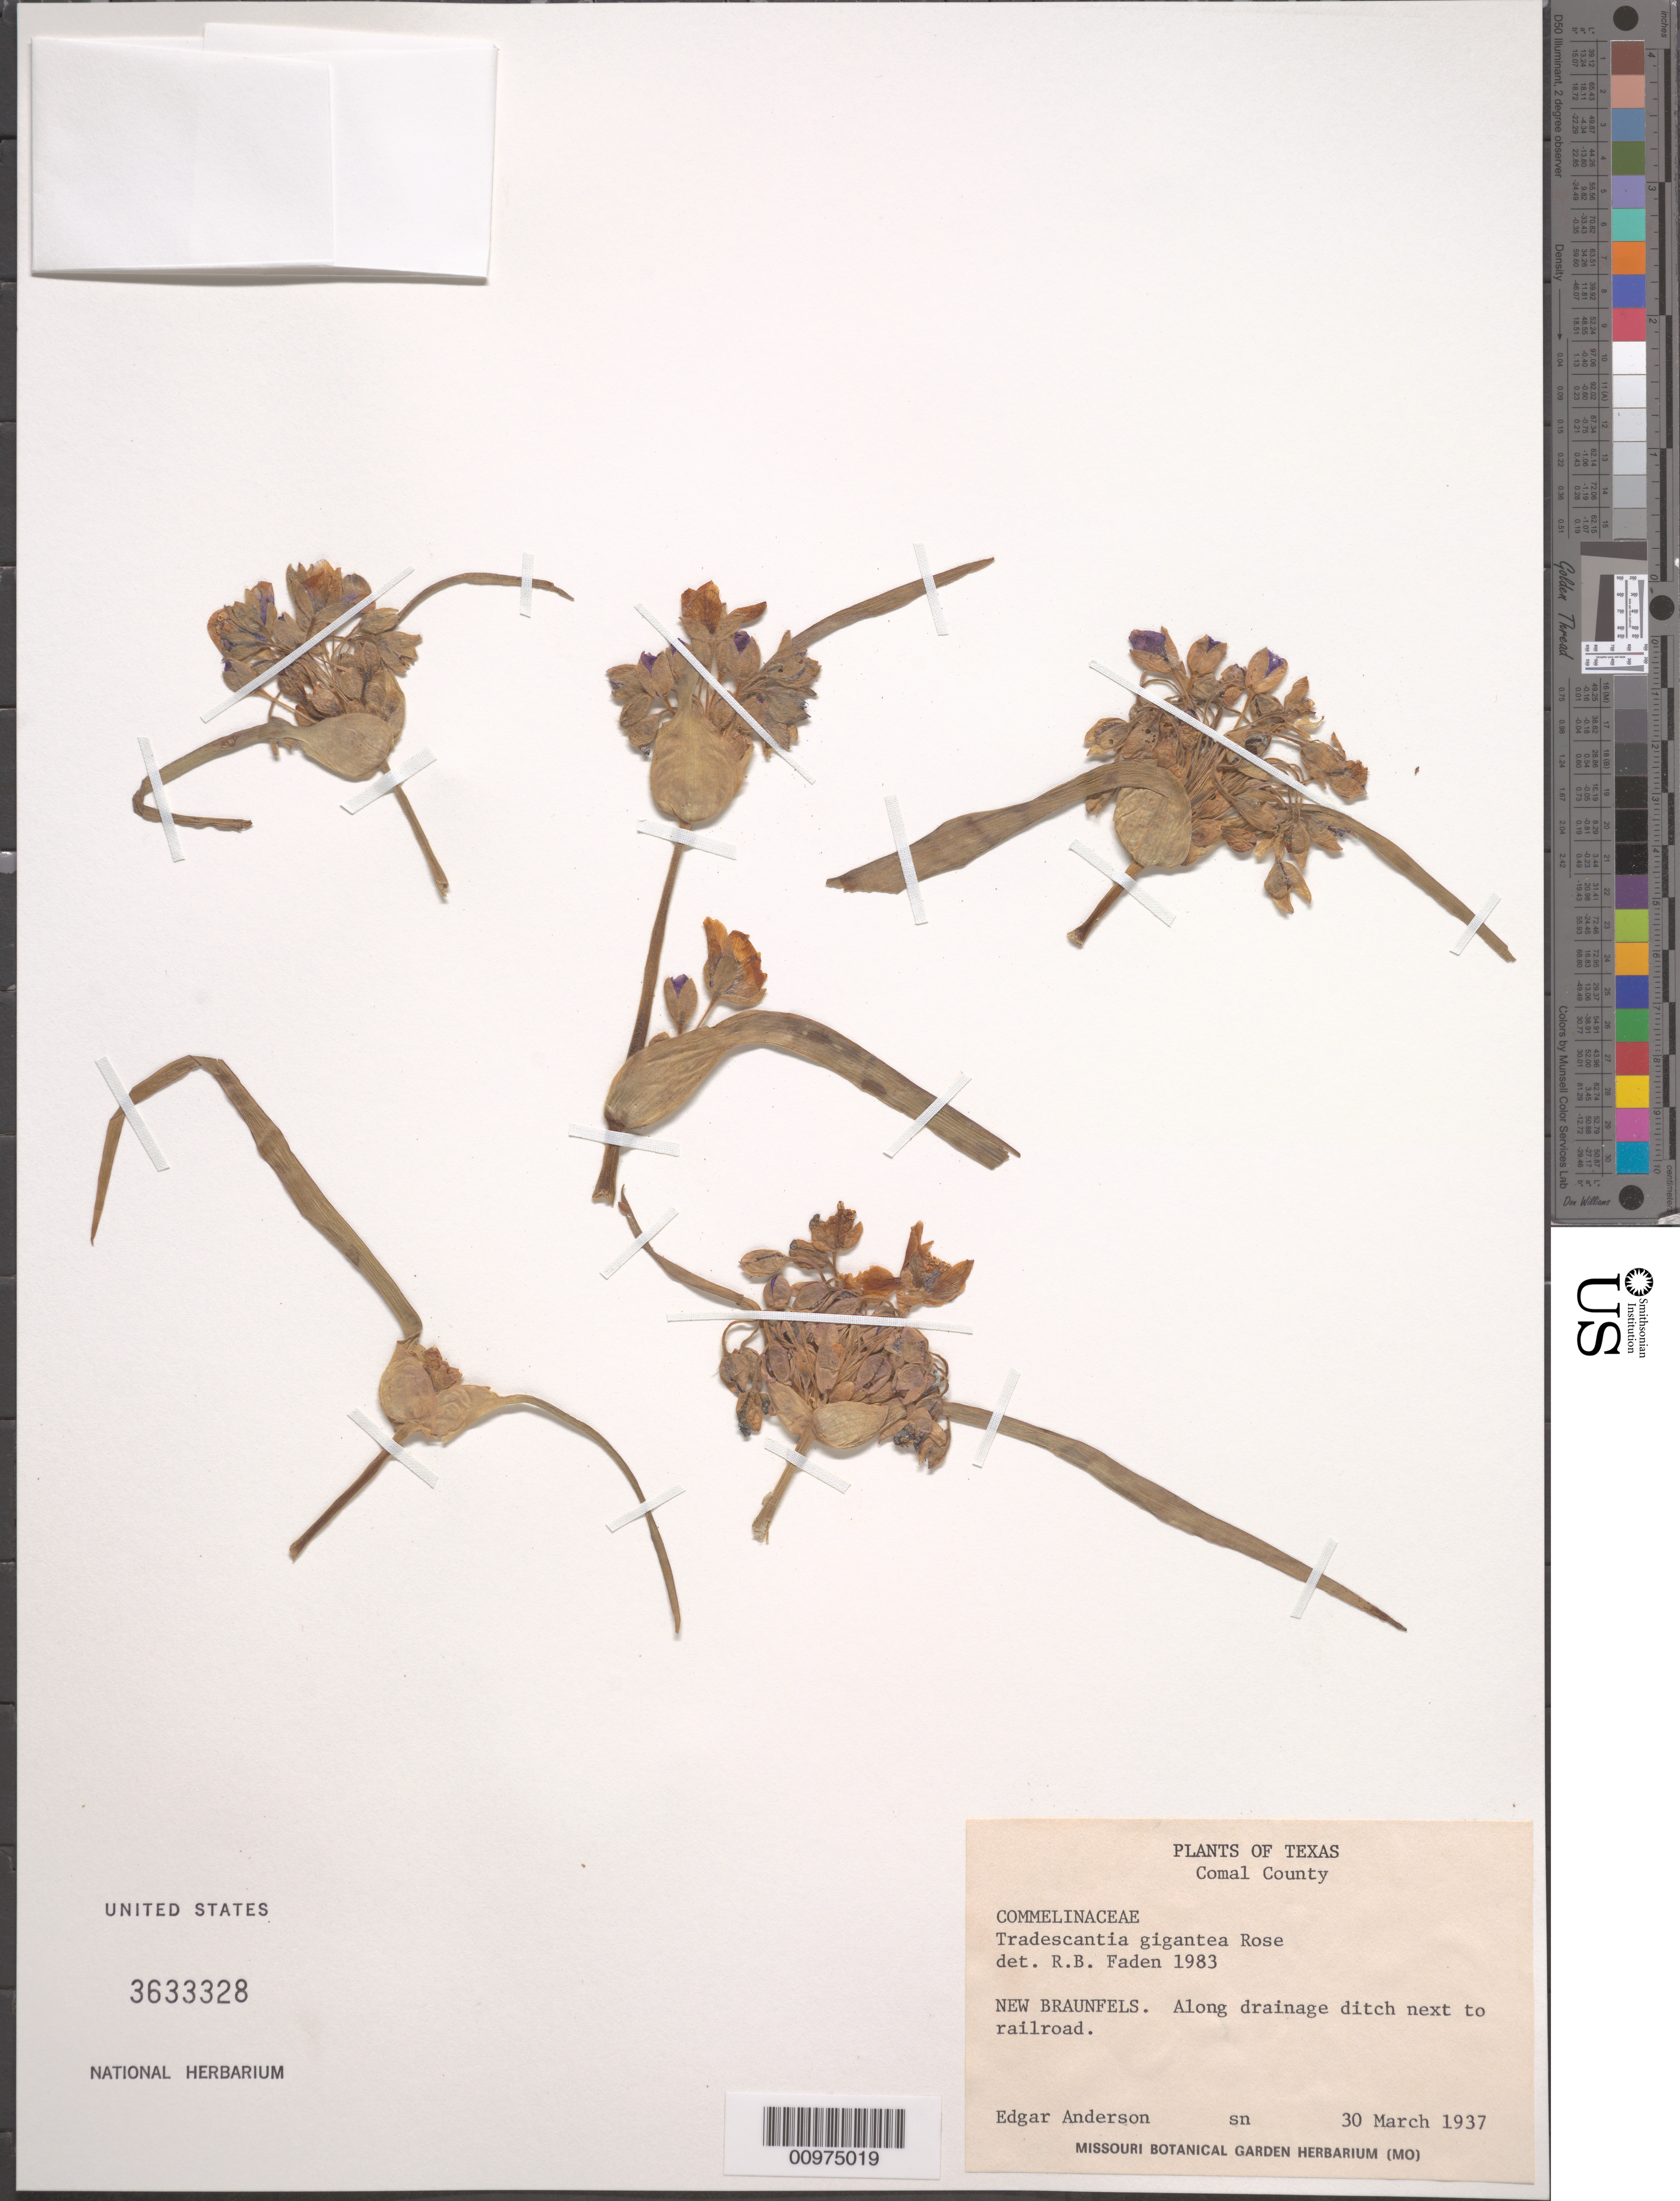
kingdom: Plantae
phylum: Tracheophyta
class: Liliopsida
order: Commelinales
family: Commelinaceae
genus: Tradescantia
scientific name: Tradescantia gigantea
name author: Rose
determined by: Faden, Robert B., (US), Smithsonian Institution - National Museum of Natural History (UNITED STATES)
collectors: E. S. Anderson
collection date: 1937-03-30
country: United States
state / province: Texas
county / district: Comal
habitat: Along drainage ditch next to tailroad.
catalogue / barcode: US 3633328